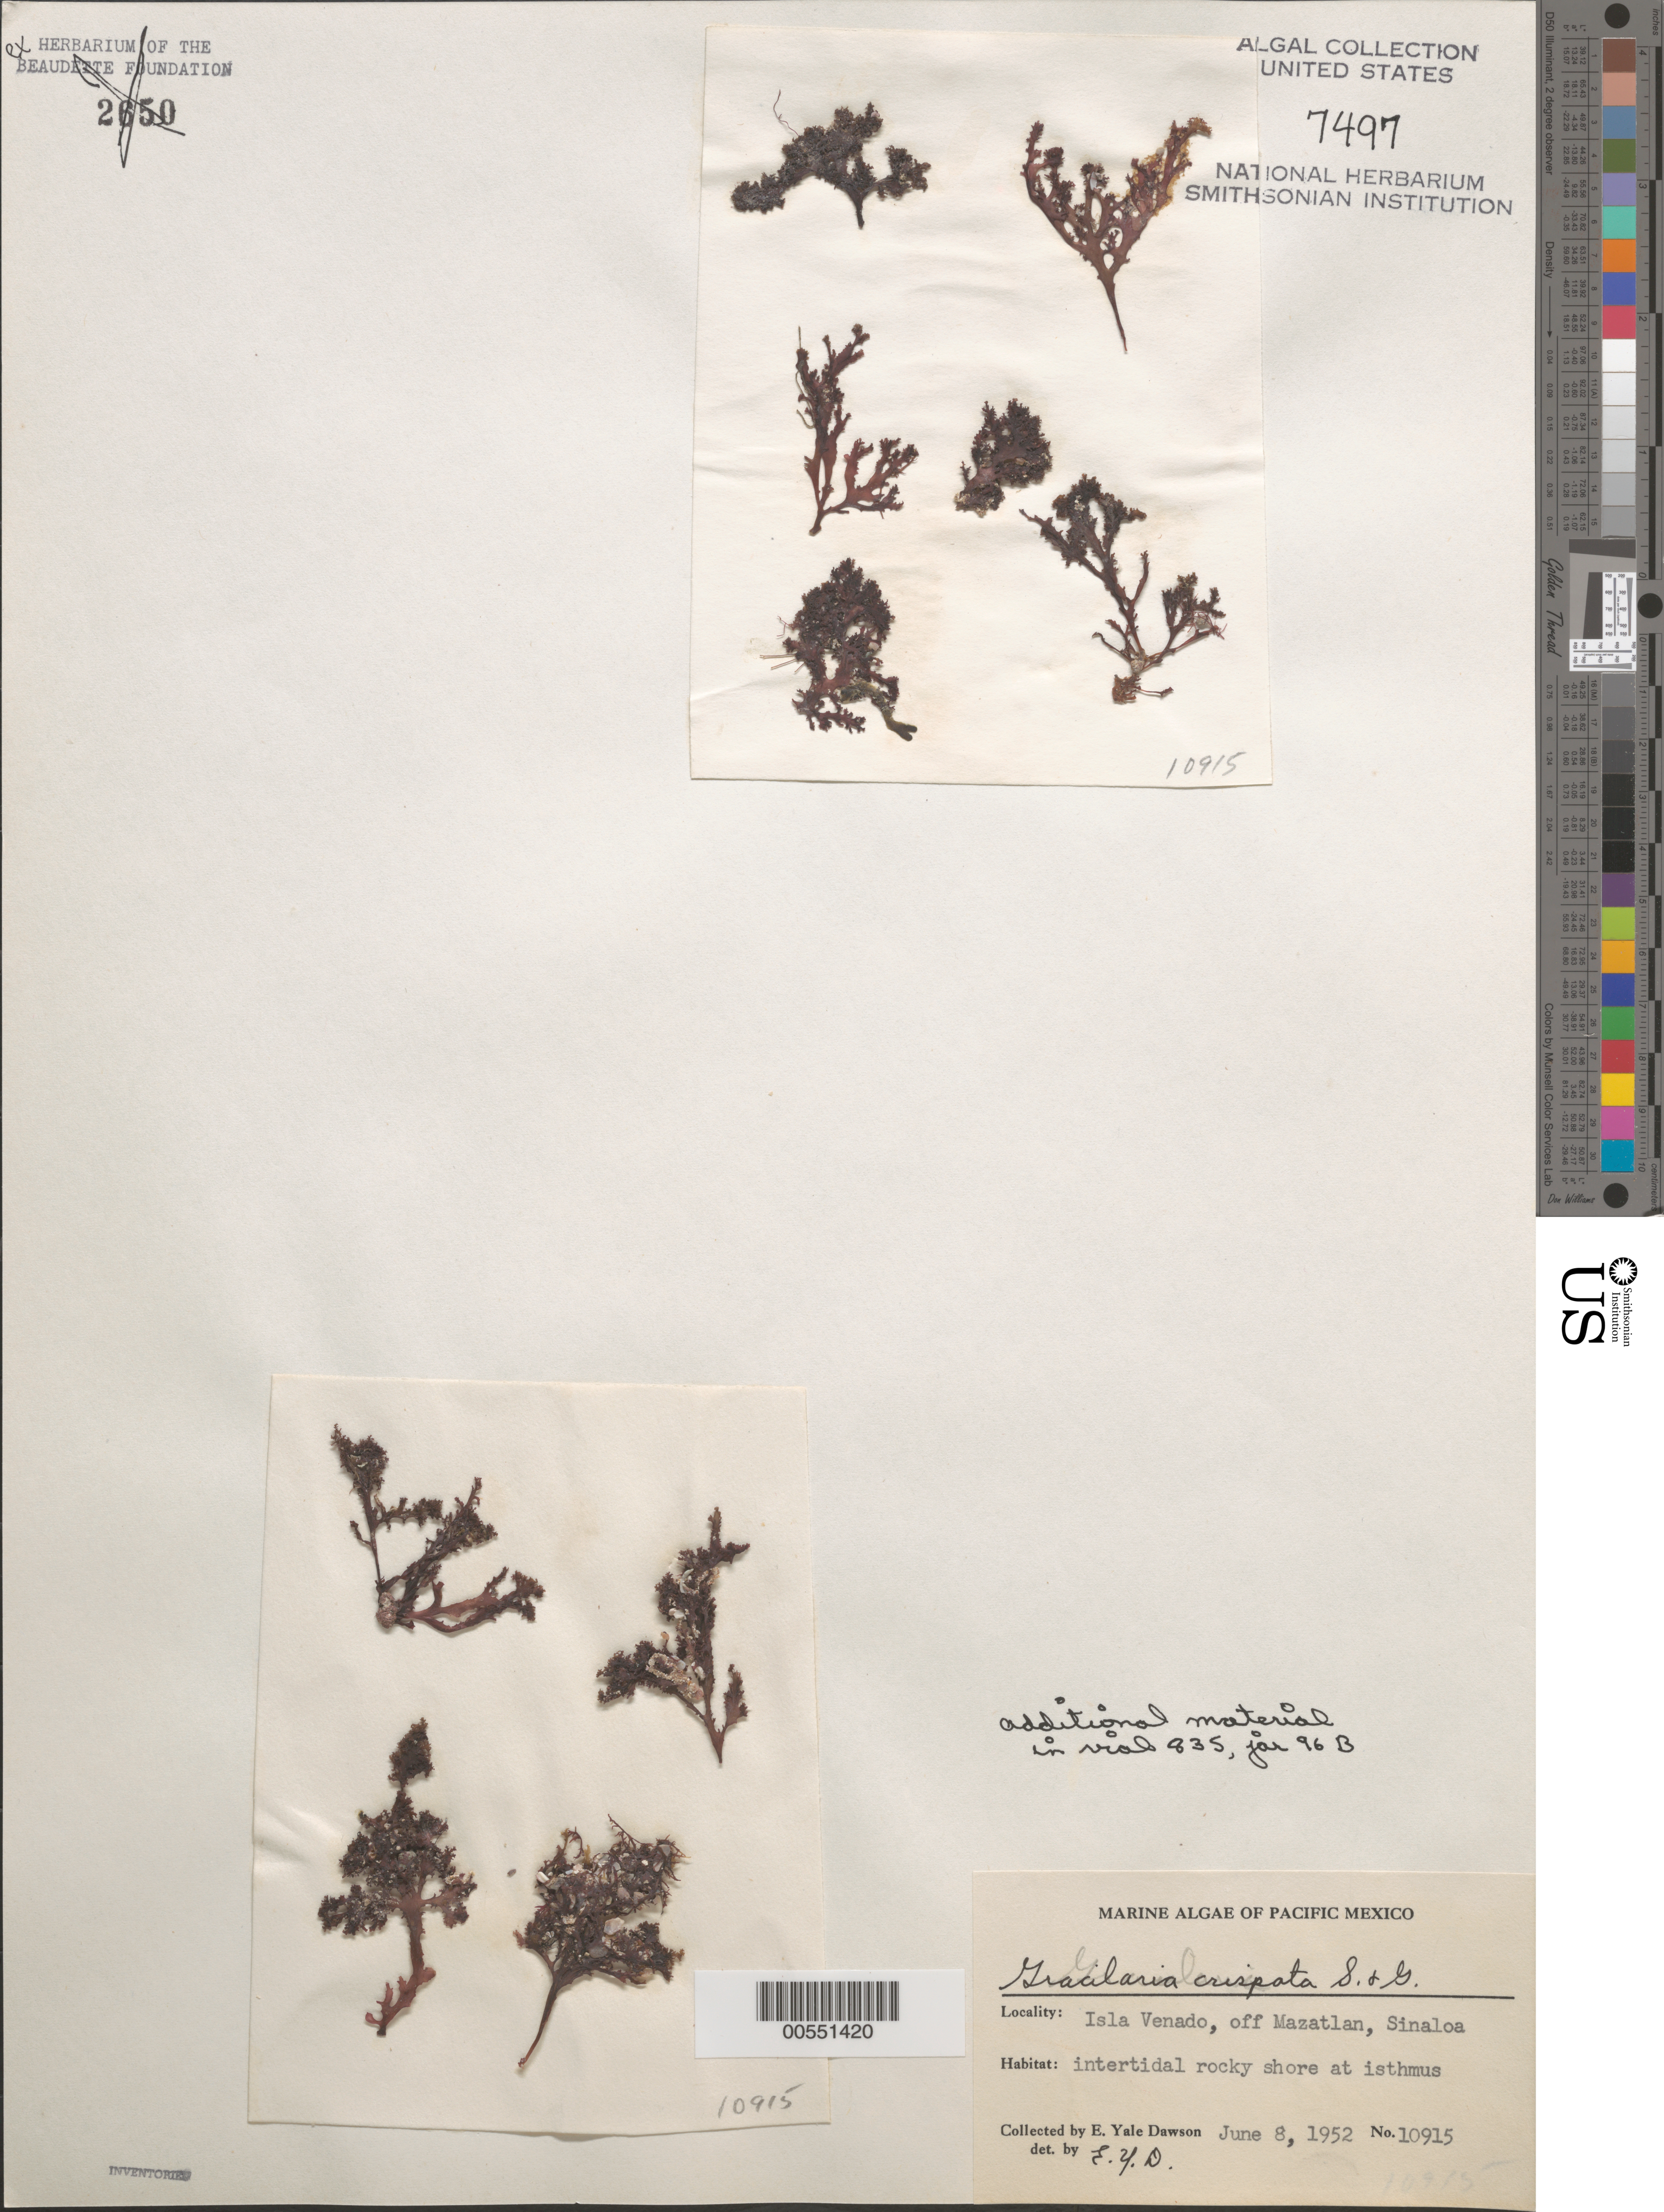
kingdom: Plantae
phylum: Rhodophyta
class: Florideophyceae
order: Gracilariales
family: Gracilariaceae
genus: Gracilaria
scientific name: Gracilaria crispata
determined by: Dawson, E. Y.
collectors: E. Y. Dawson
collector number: EYD 10915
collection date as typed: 08 Jun 1952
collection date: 1952-06-08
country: Mexico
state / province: Sinaloa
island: Isla Venado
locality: Off Mazatlan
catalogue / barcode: US 7497